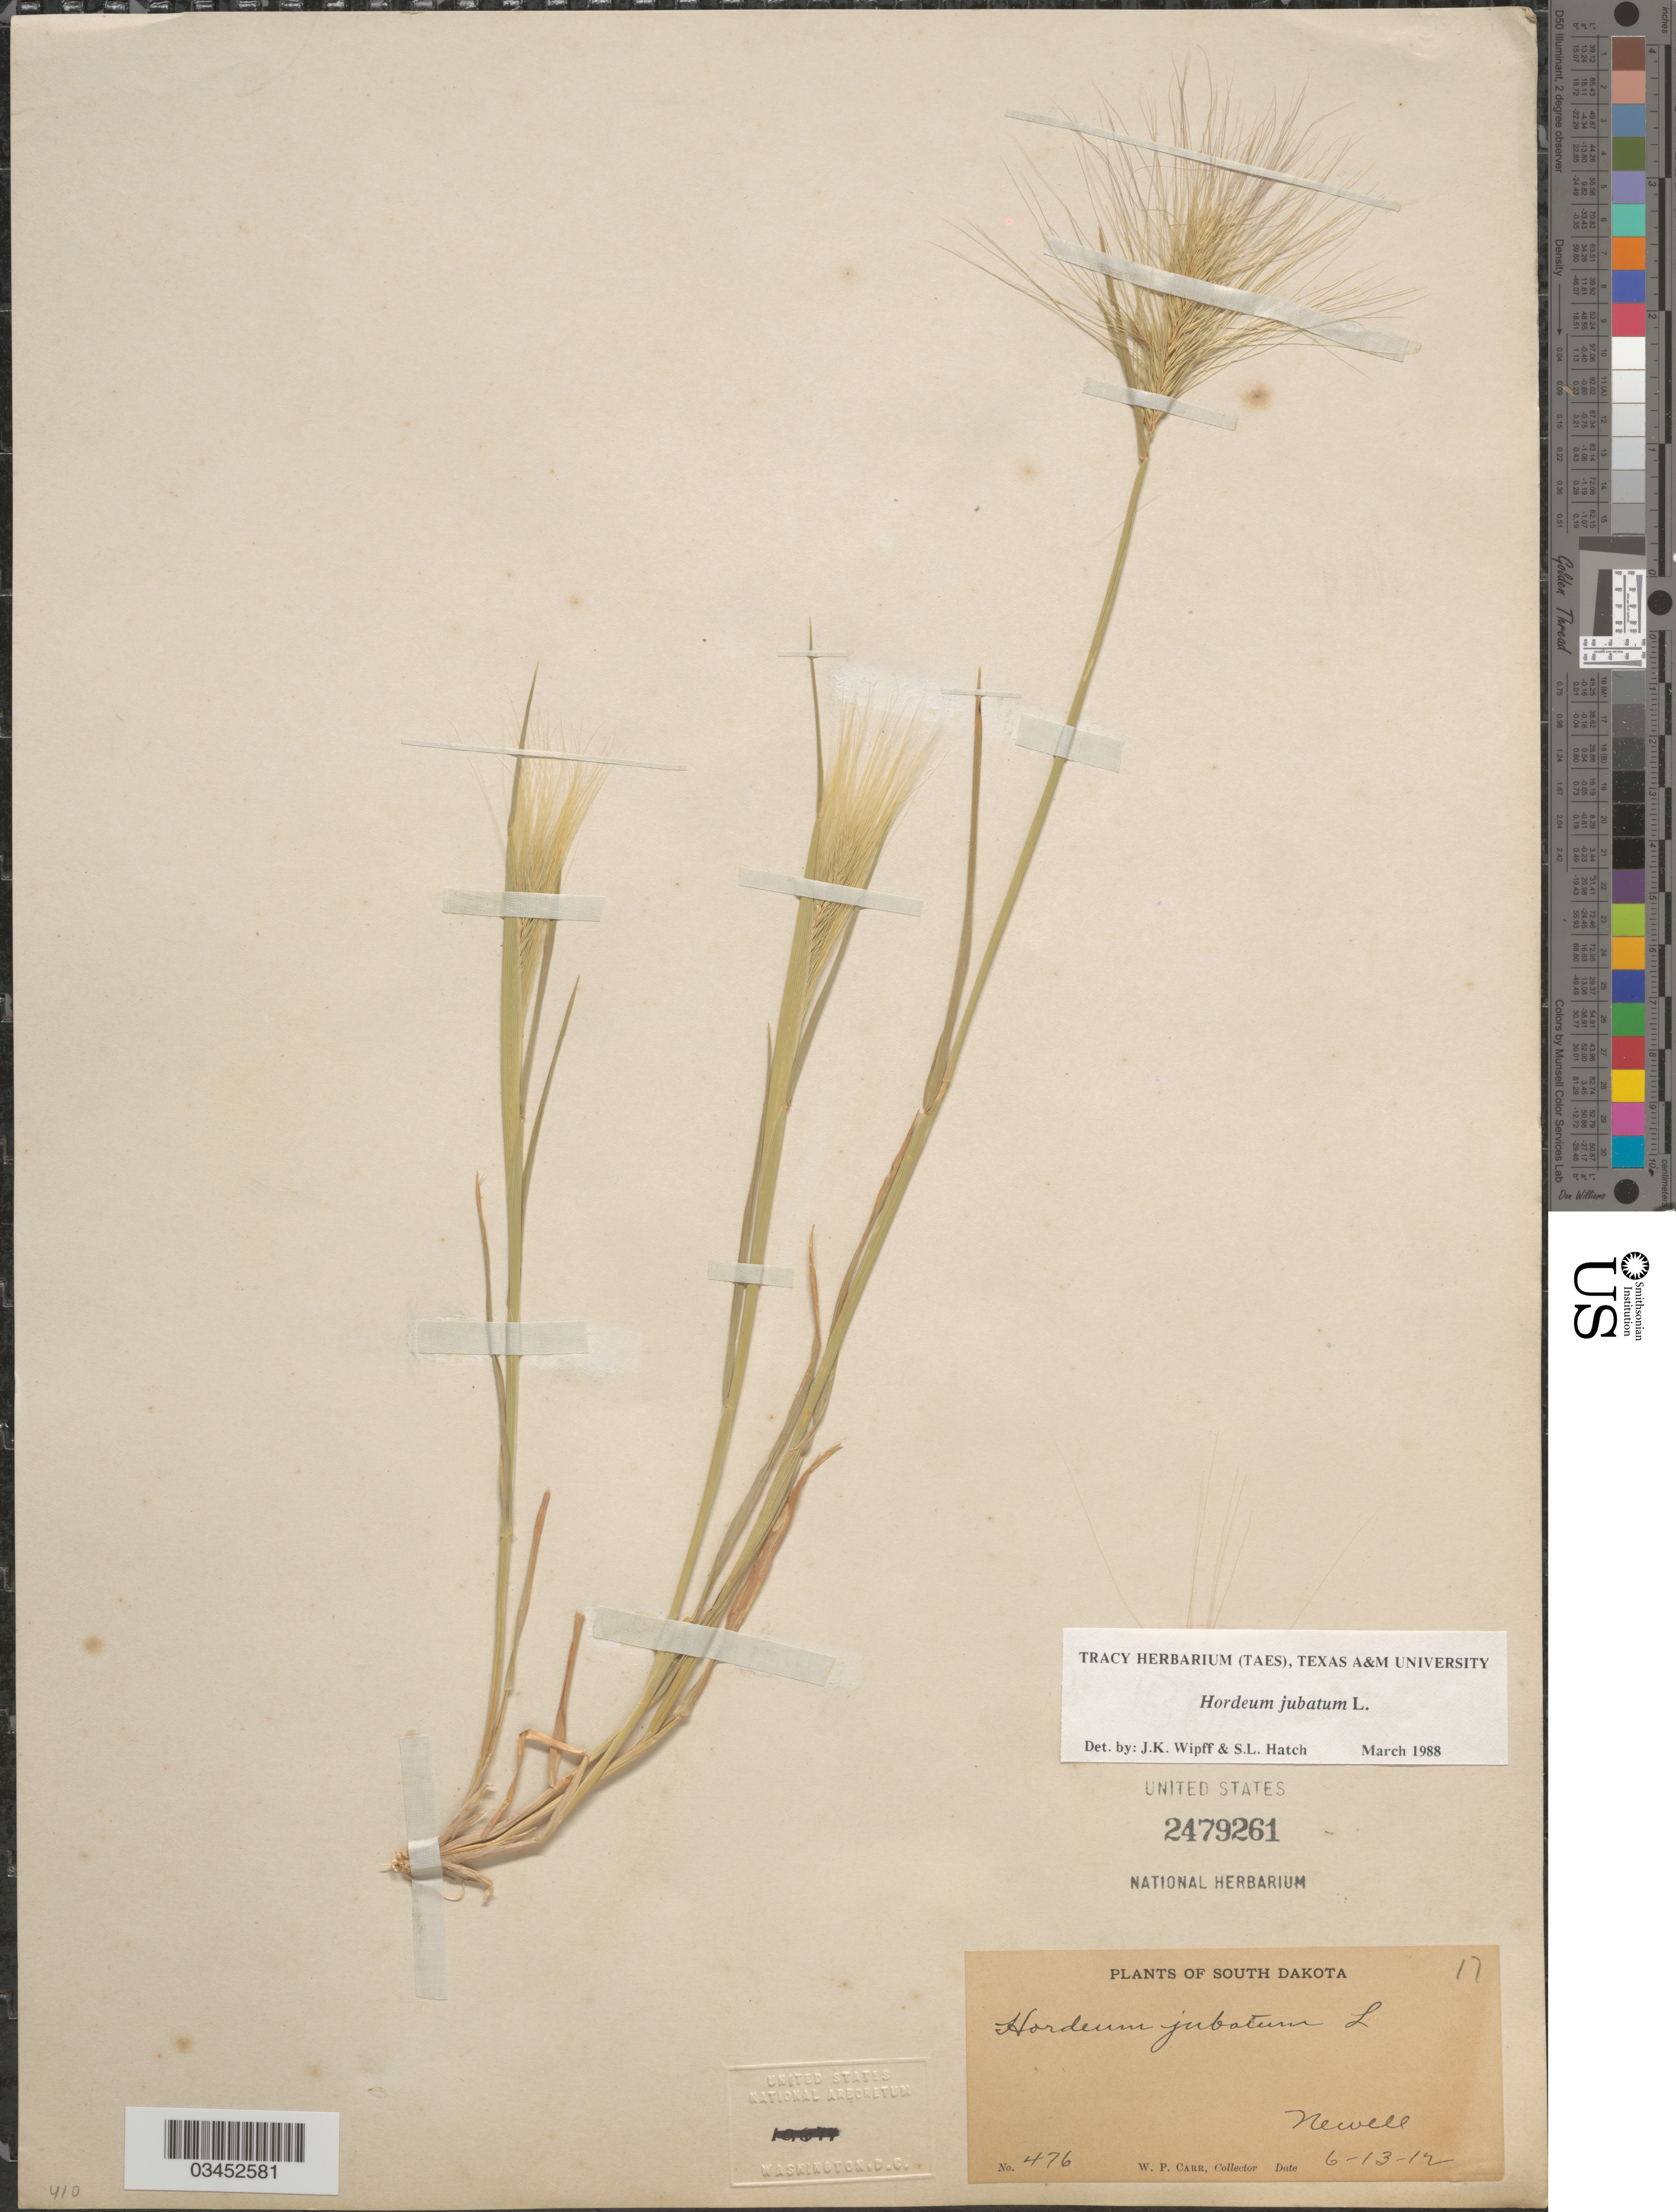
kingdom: Plantae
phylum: Tracheophyta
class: Liliopsida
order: Poales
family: Poaceae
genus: Hordeum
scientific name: Hordeum jubatum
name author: L.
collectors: W. Carr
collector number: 476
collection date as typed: Transcribed d/m/y: 13/6/12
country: United States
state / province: South Dakota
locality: Newell.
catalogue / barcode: US 2479261